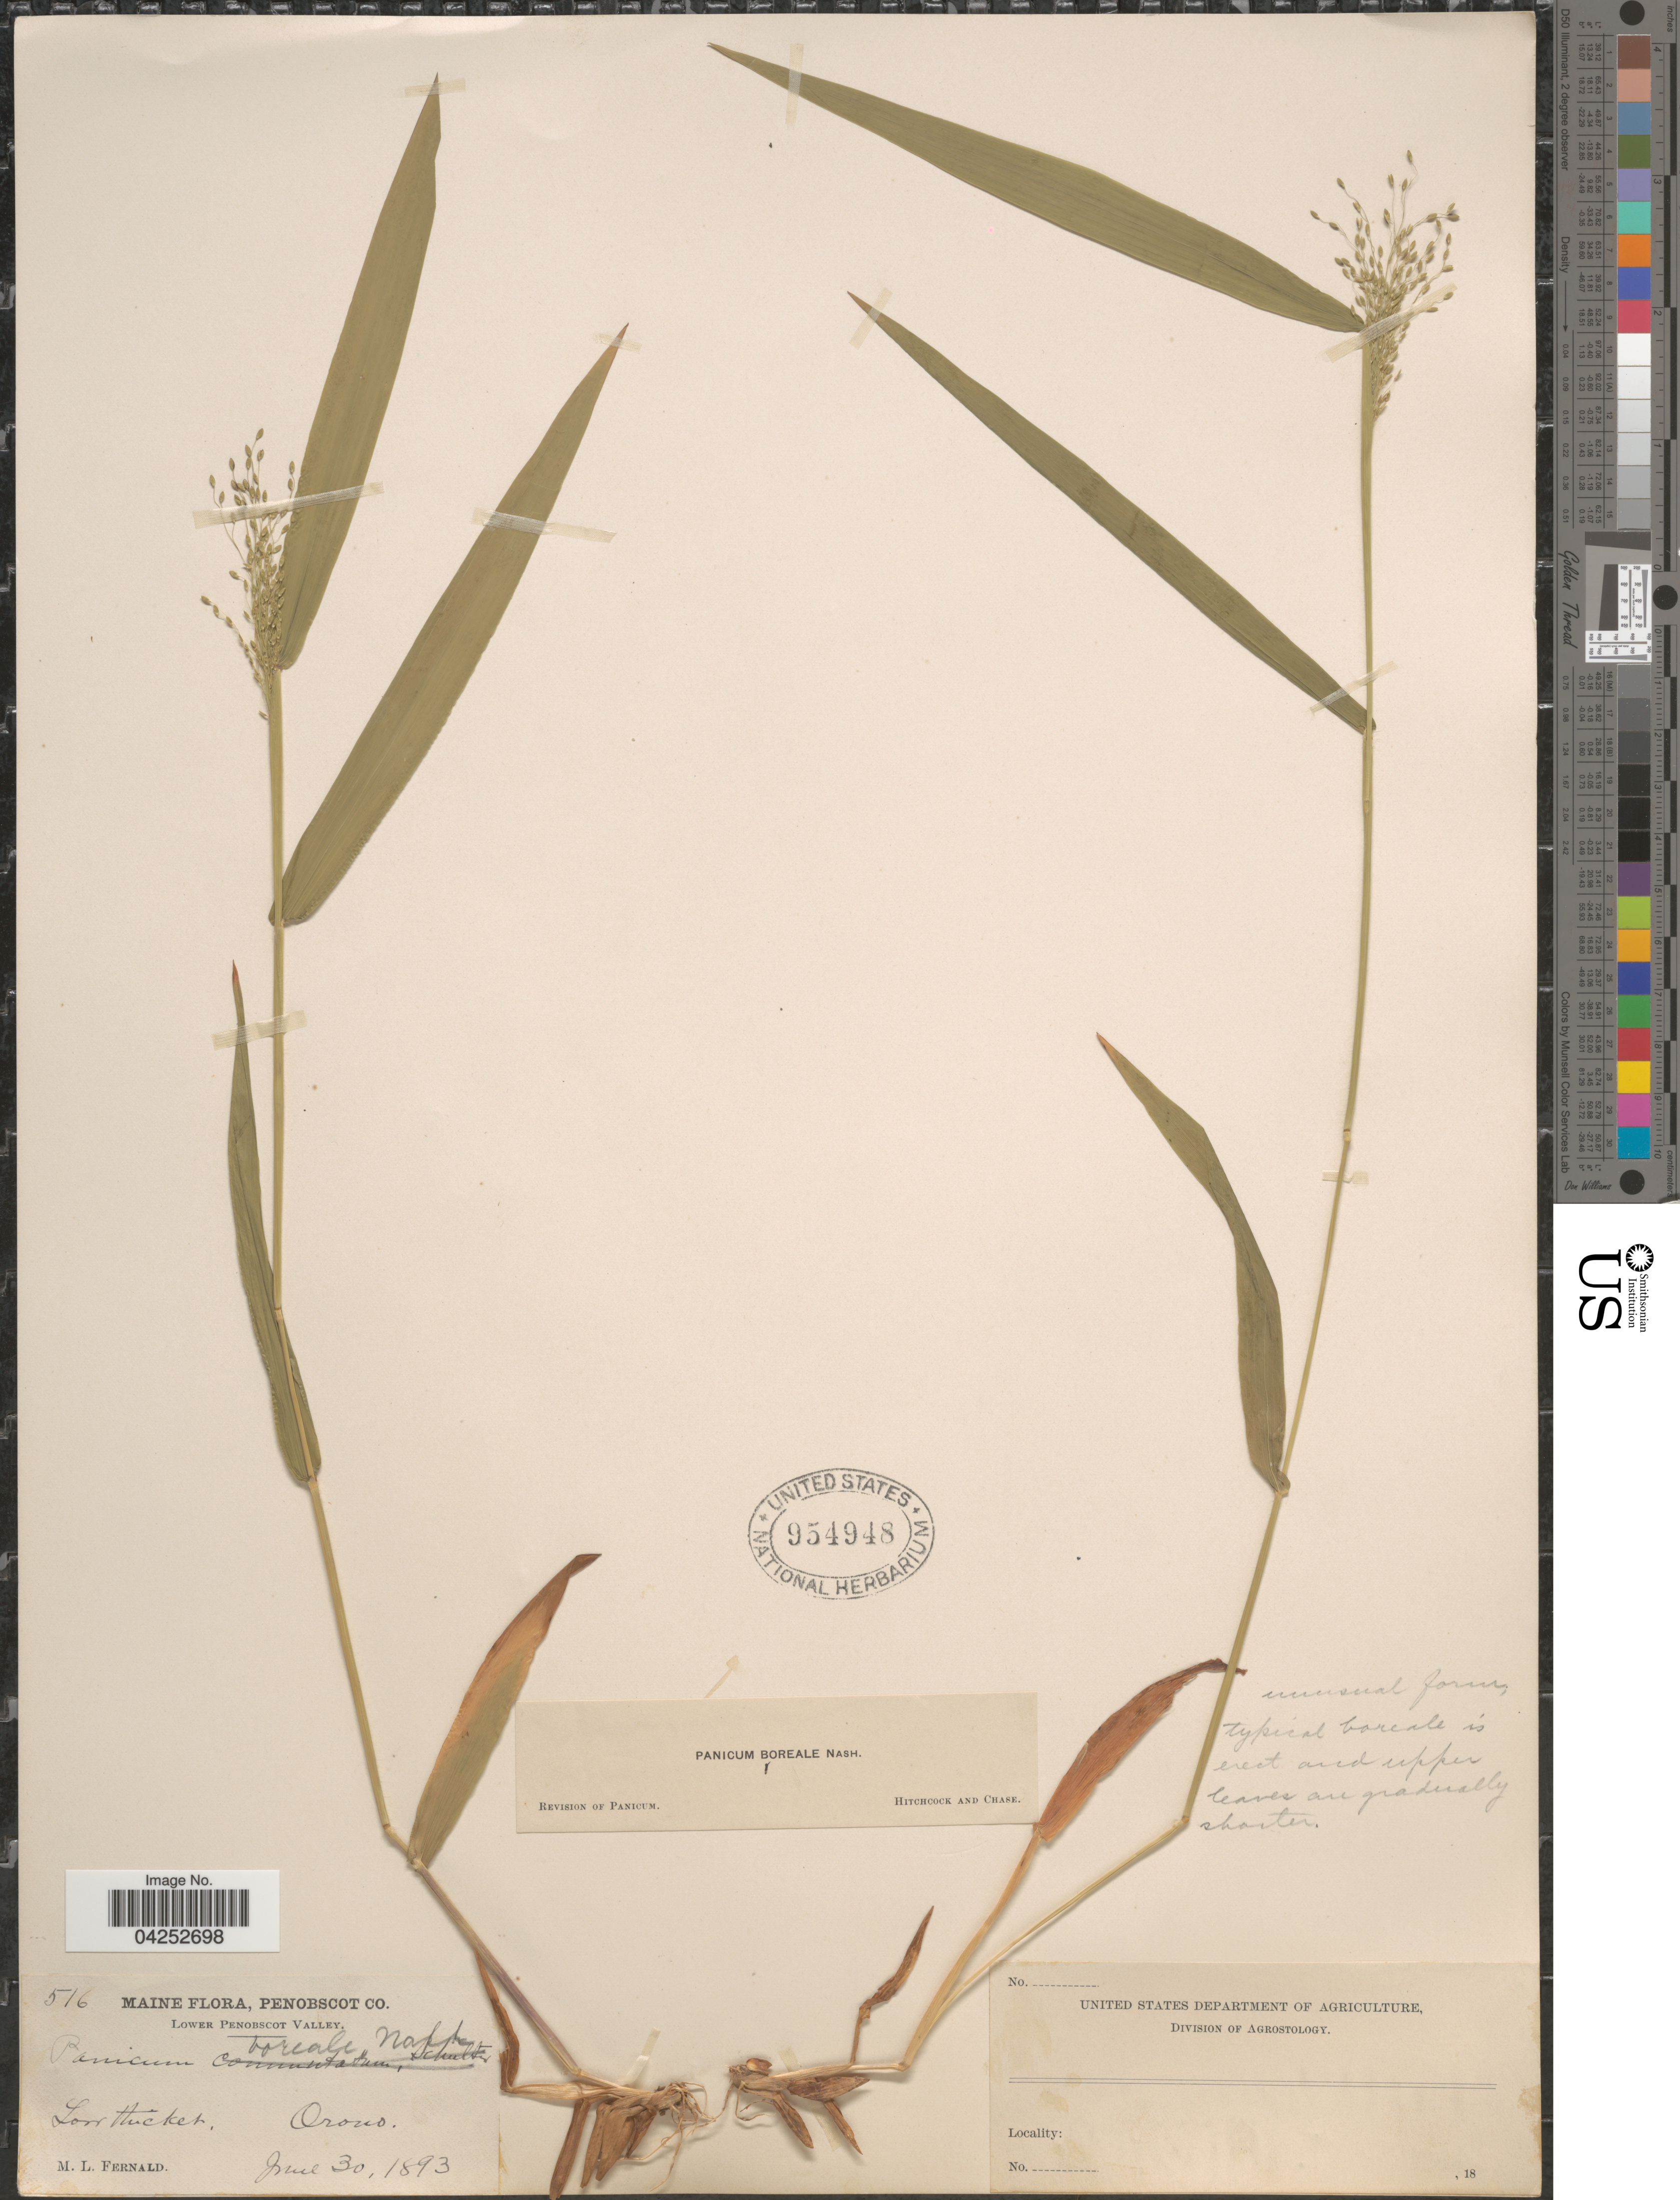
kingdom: Plantae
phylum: Tracheophyta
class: Liliopsida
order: Poales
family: Poaceae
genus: Dichanthelium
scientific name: Dichanthelium boreale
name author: (Nash) Freckmann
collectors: M. L. Fernald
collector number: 516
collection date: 1893-06-30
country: United States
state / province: Maine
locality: Penobscot Co. Lower Penobscot Valley. Low thicket. Orono.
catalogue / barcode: US 954948